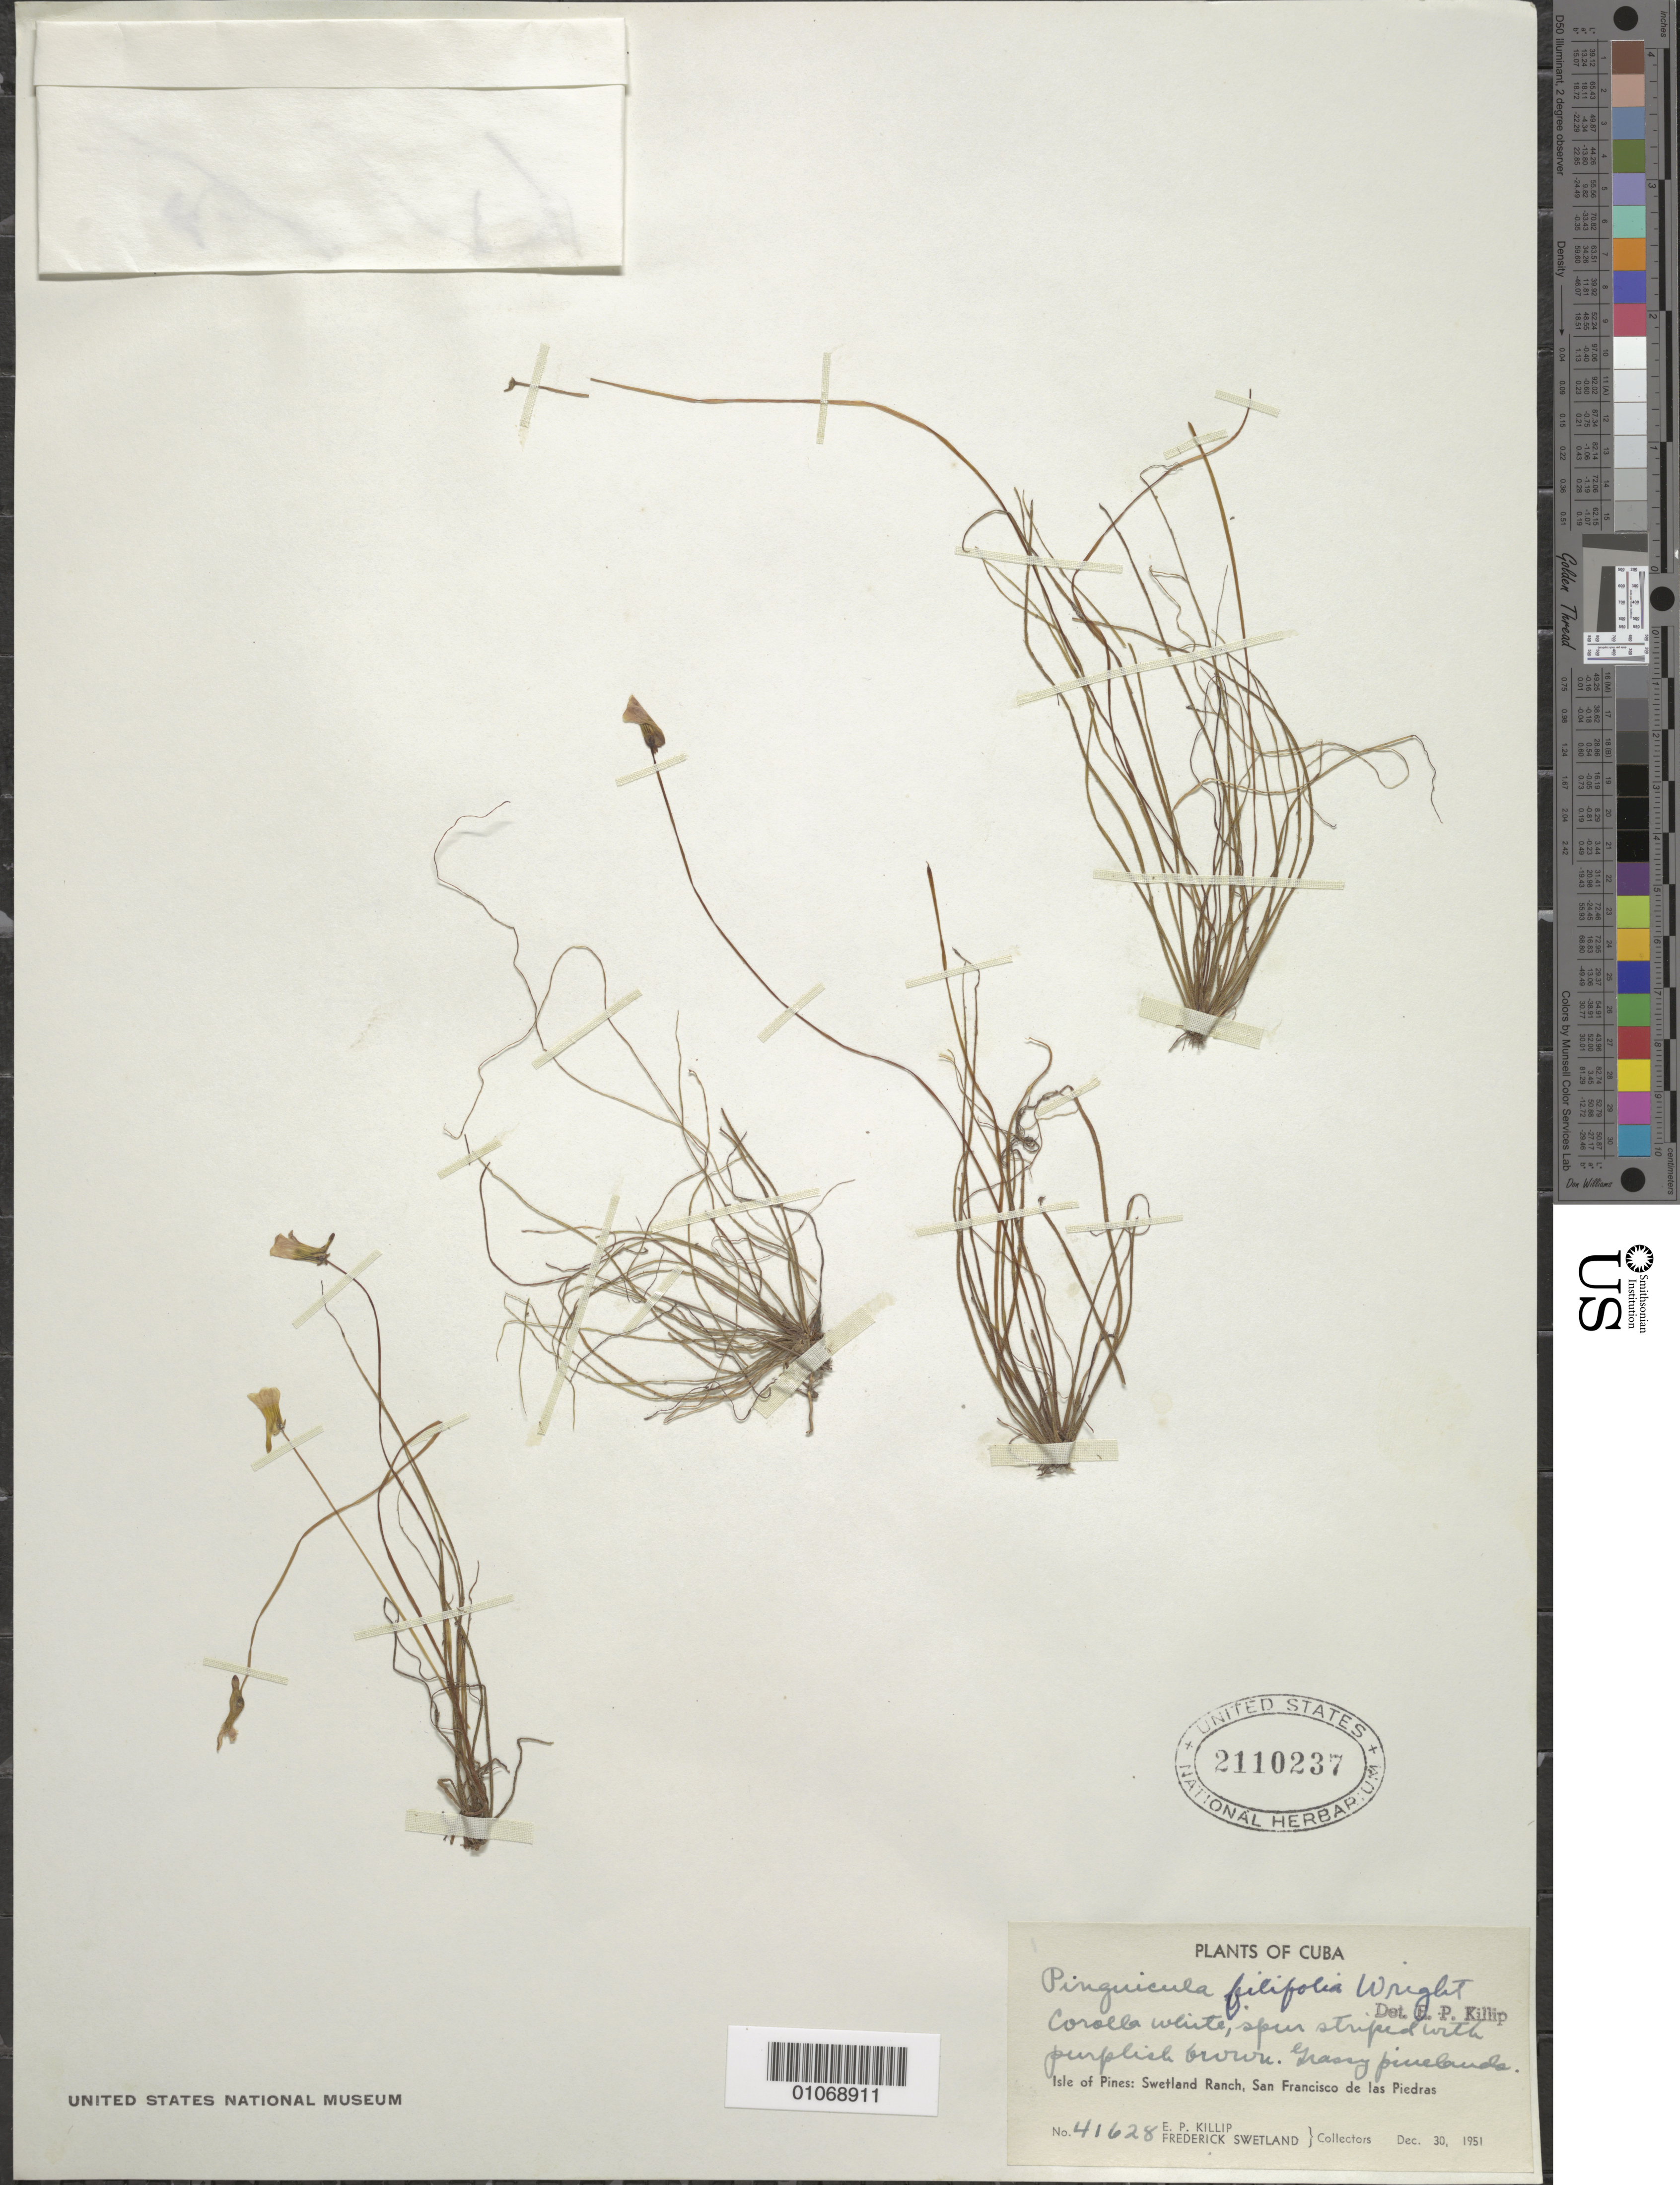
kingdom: Plantae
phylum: Tracheophyta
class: Magnoliopsida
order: Lamiales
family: Lentibulariaceae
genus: Pinguicula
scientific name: Pinguicula filifolia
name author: C. Wright ex Griseb.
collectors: E. P. Killip & F. Swetland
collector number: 41628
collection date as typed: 30 Dec 1951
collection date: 1951-12-30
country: Cuba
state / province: Isla de La Juventud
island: Isla de la Juventud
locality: Swetland Ranch, San Francisco de las Piedras Grassy pinelands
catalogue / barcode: US 2110237